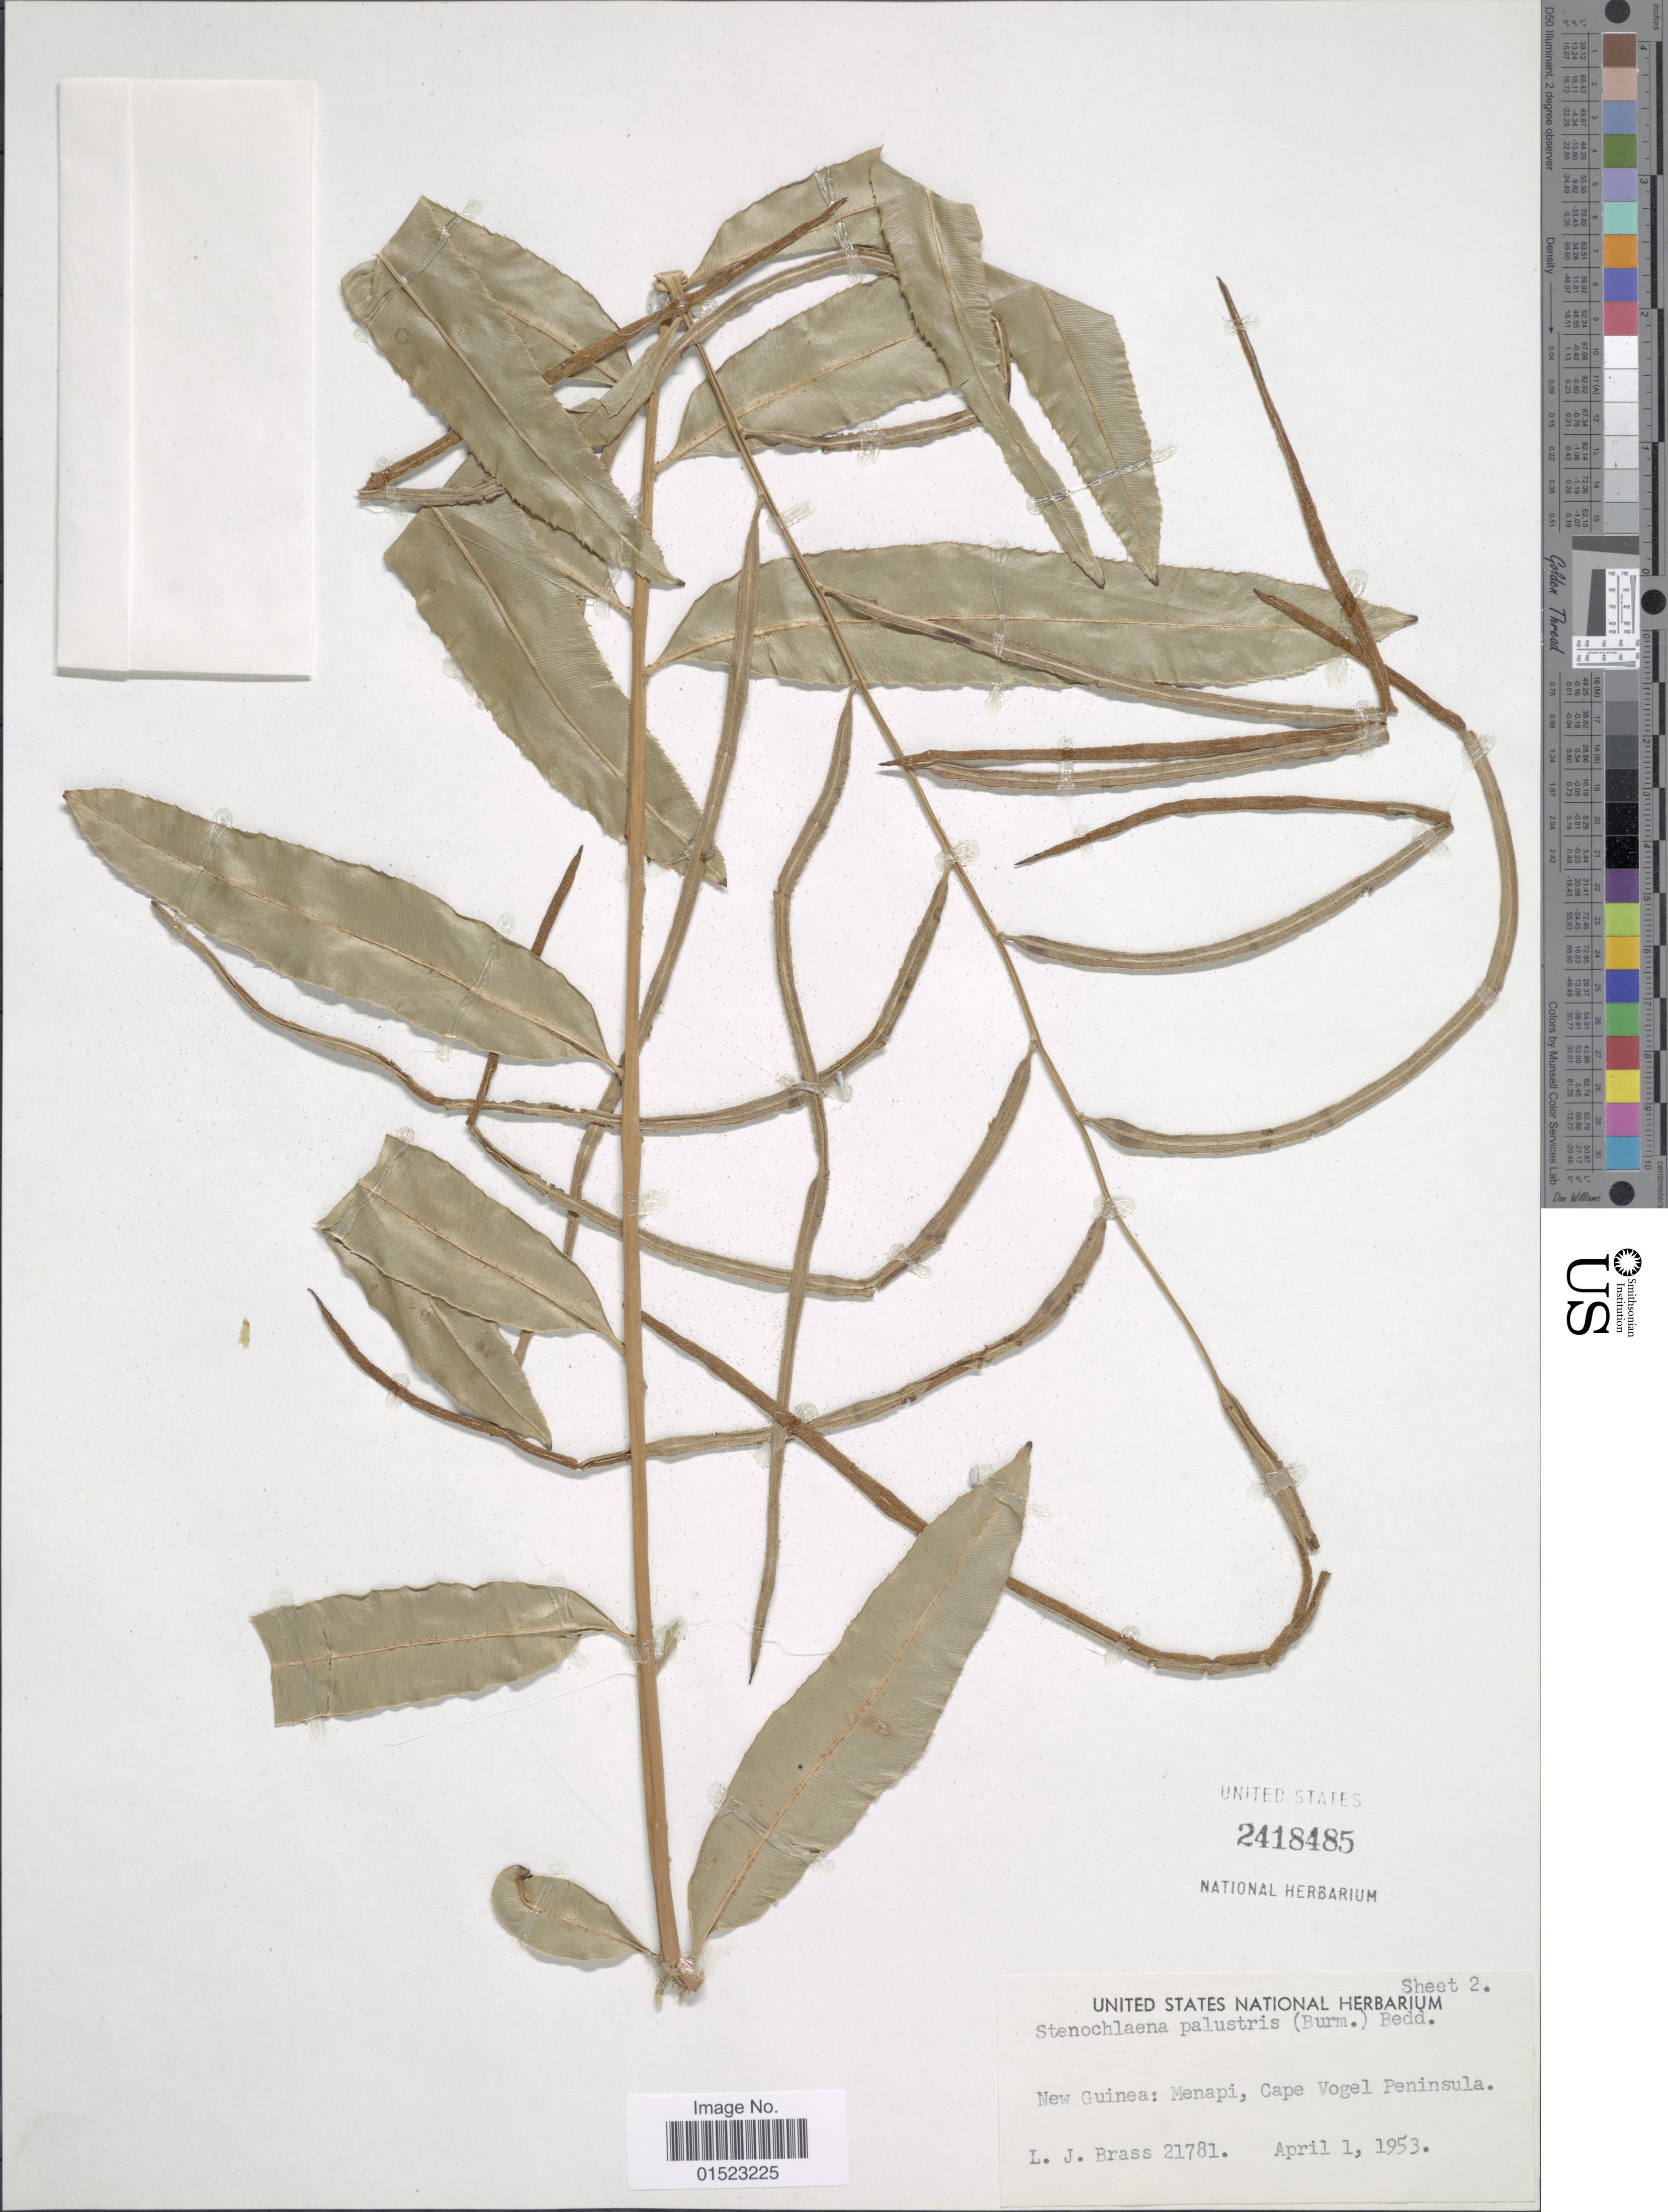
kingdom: Plantae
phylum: Tracheophyta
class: Polypodiopsida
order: Polypodiales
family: Blechnaceae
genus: Stenochlaena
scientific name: Stenochlaena palustris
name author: (Burm. f.) Bedd.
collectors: L. J. Brass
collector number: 21781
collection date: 1953-04-01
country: Papua New Guinea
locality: Menapi, Cape Vogel Peninsula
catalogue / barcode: US 2418485